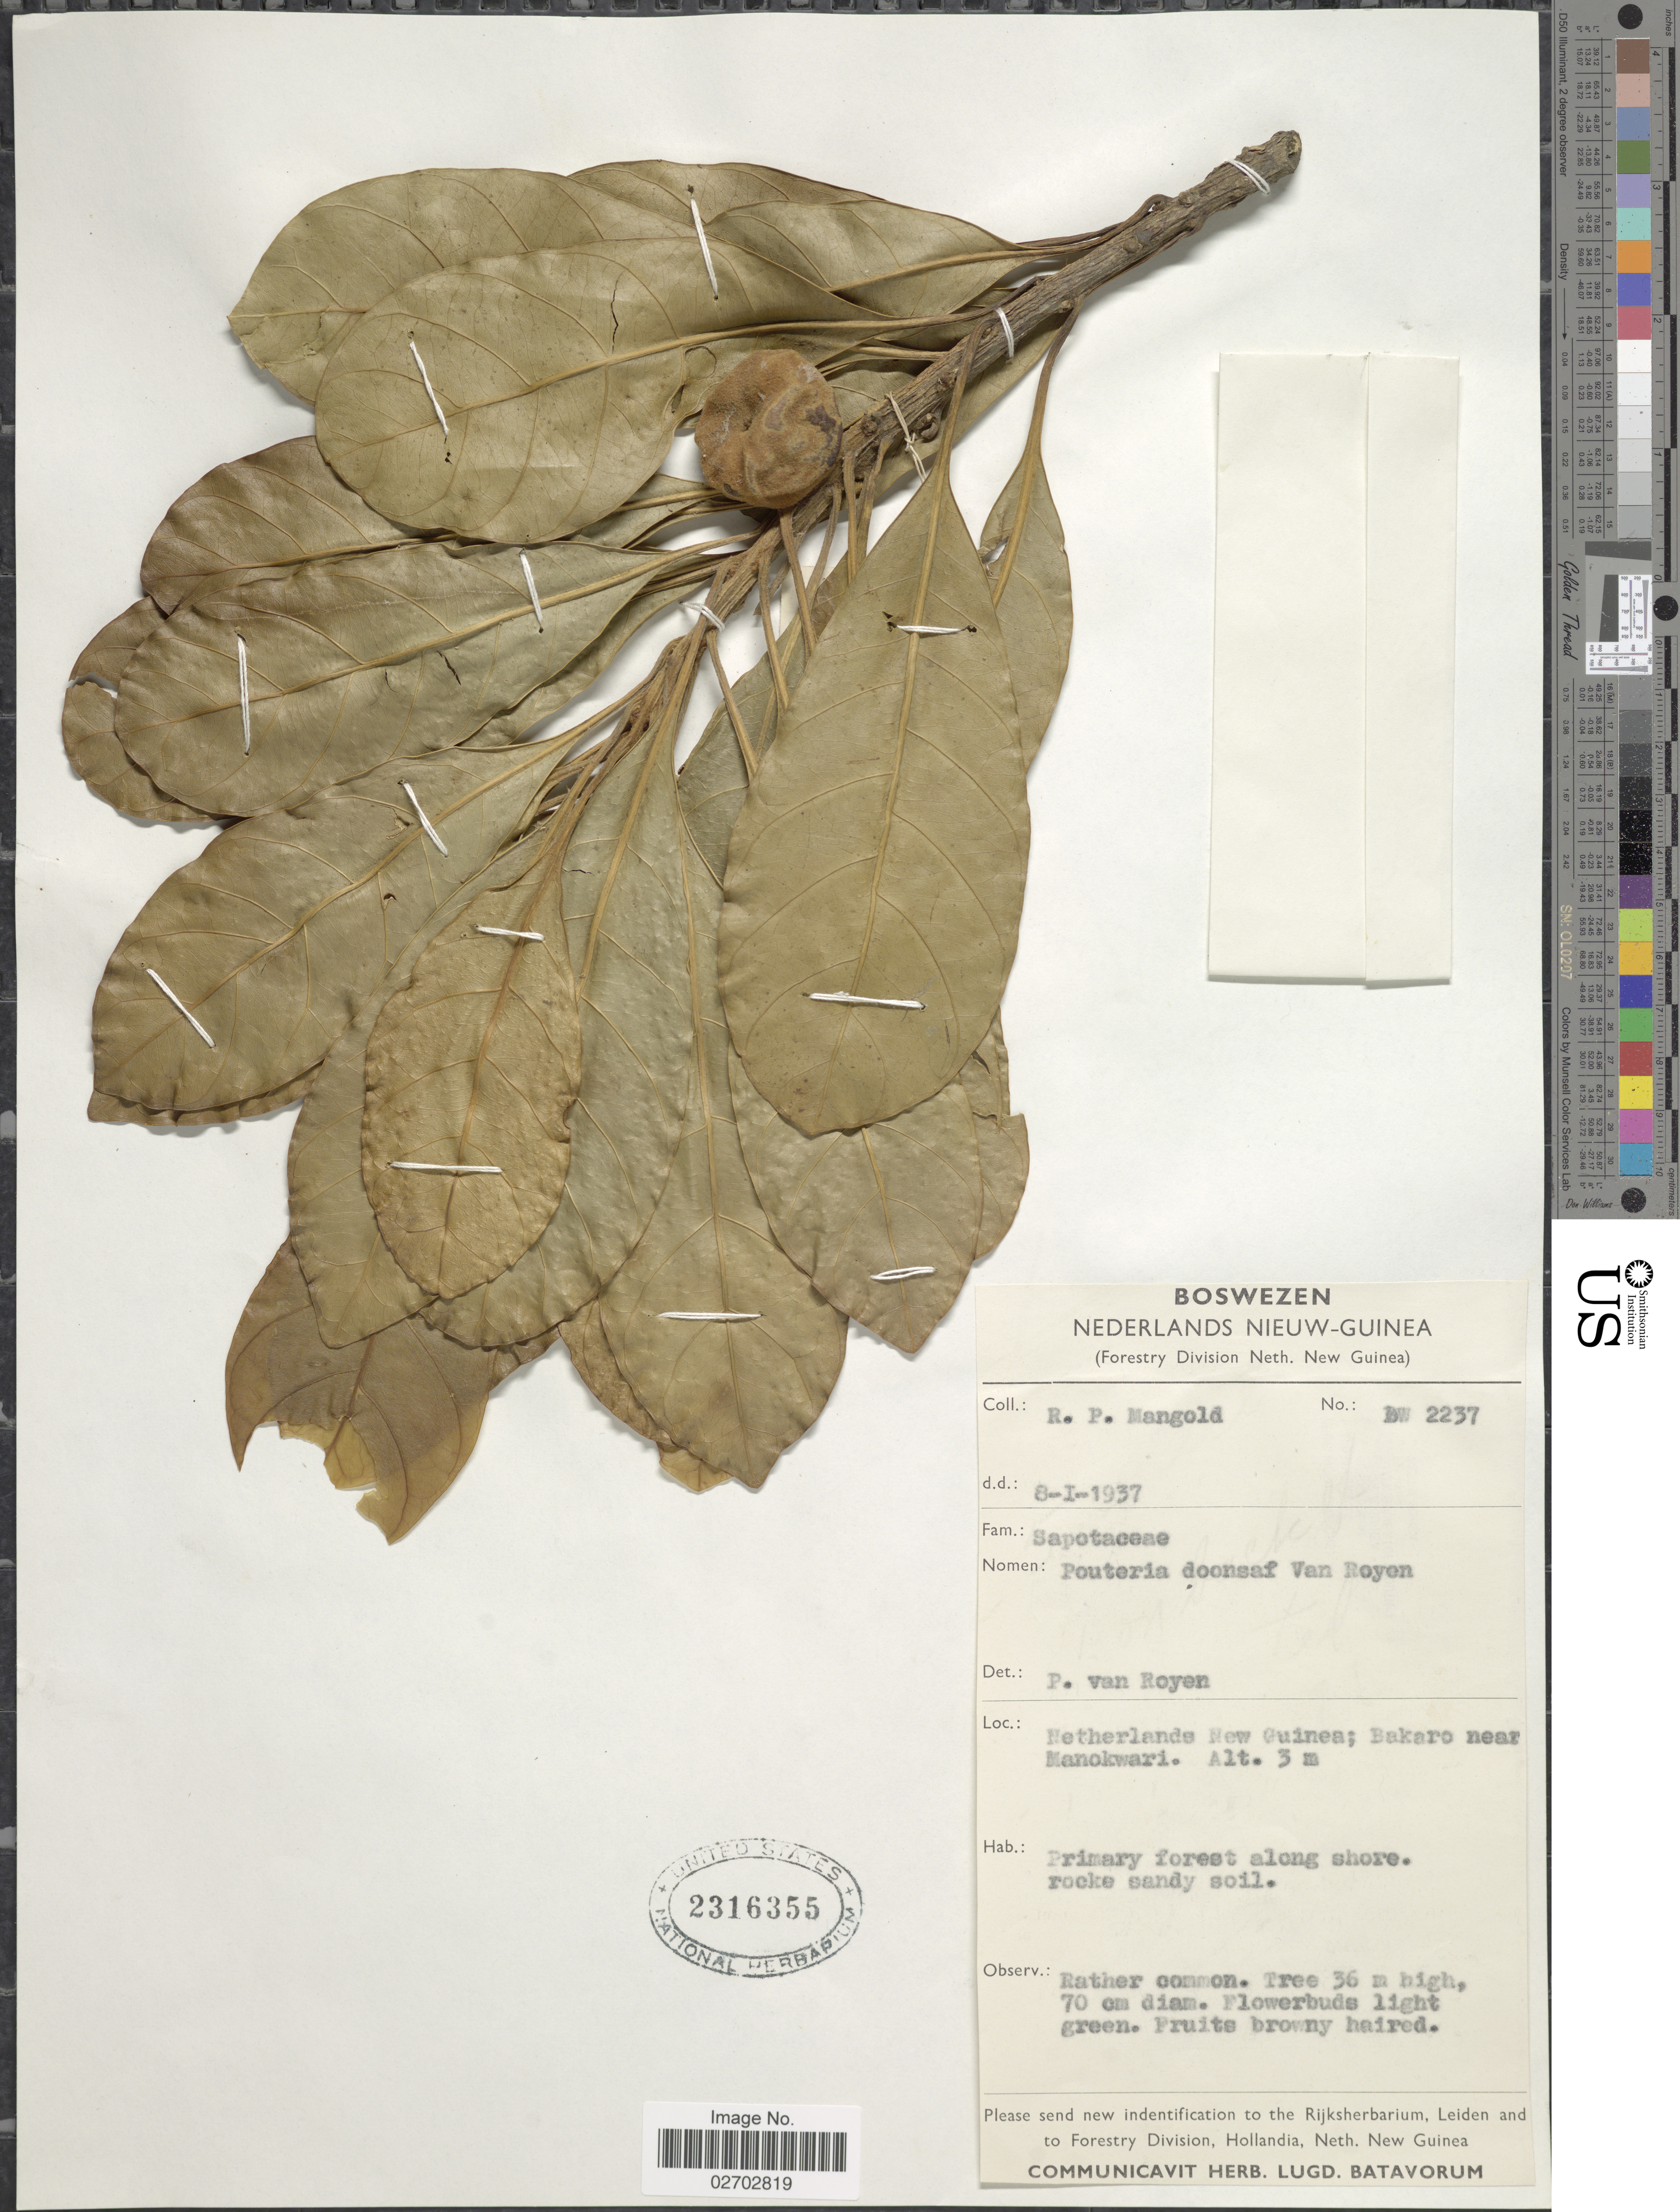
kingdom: Plantae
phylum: Tracheophyta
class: Magnoliopsida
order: Ericales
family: Sapotaceae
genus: Pouteria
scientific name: Pouteria doonsaf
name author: P. Royen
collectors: R. P. Mangold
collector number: BW 2237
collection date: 1937-01-08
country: Indonesia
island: New Guinea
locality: Netherlands New Guinea. Bakaro near Manokwari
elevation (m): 3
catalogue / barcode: US 2316355